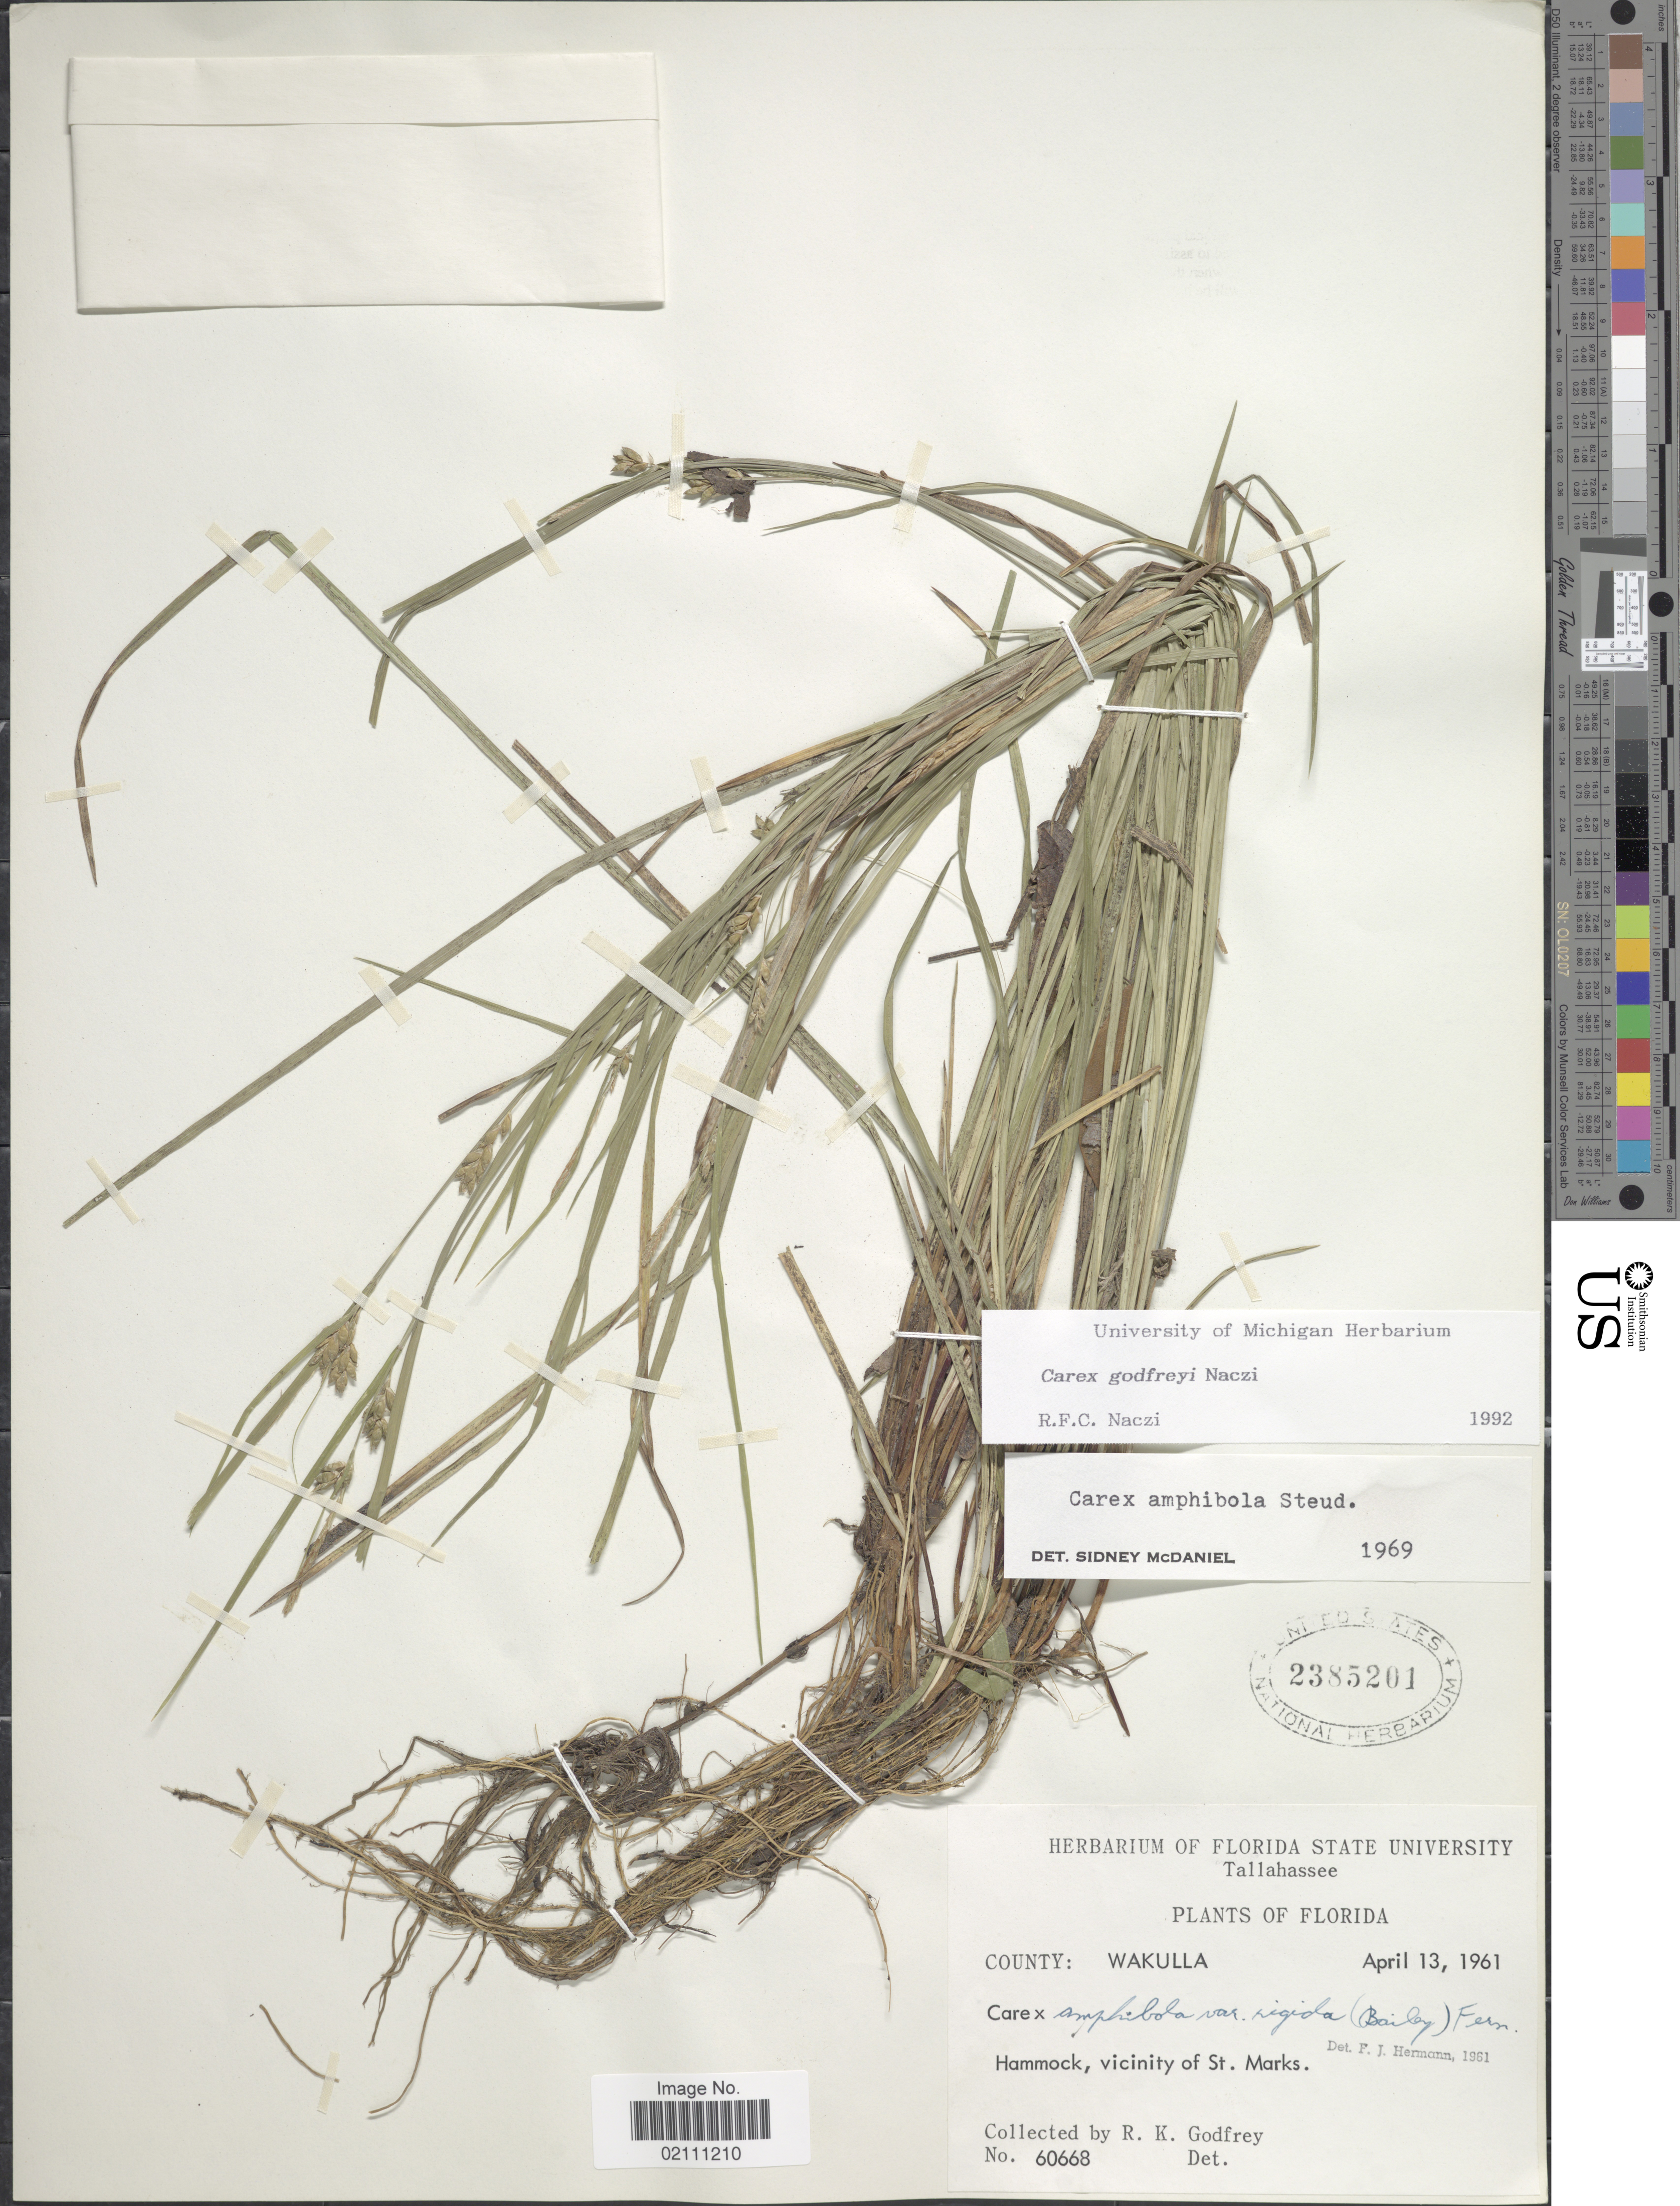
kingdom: Plantae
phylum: Tracheophyta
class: Liliopsida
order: Poales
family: Cyperaceae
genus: Carex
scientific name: Carex godfreyi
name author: Naczi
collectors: R. K. Godfrey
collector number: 60668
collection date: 1961-04-13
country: United States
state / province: Florida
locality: Tallahassee, County: Wakulla, Hammock, vicinity of St. Marks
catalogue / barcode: US 2385201